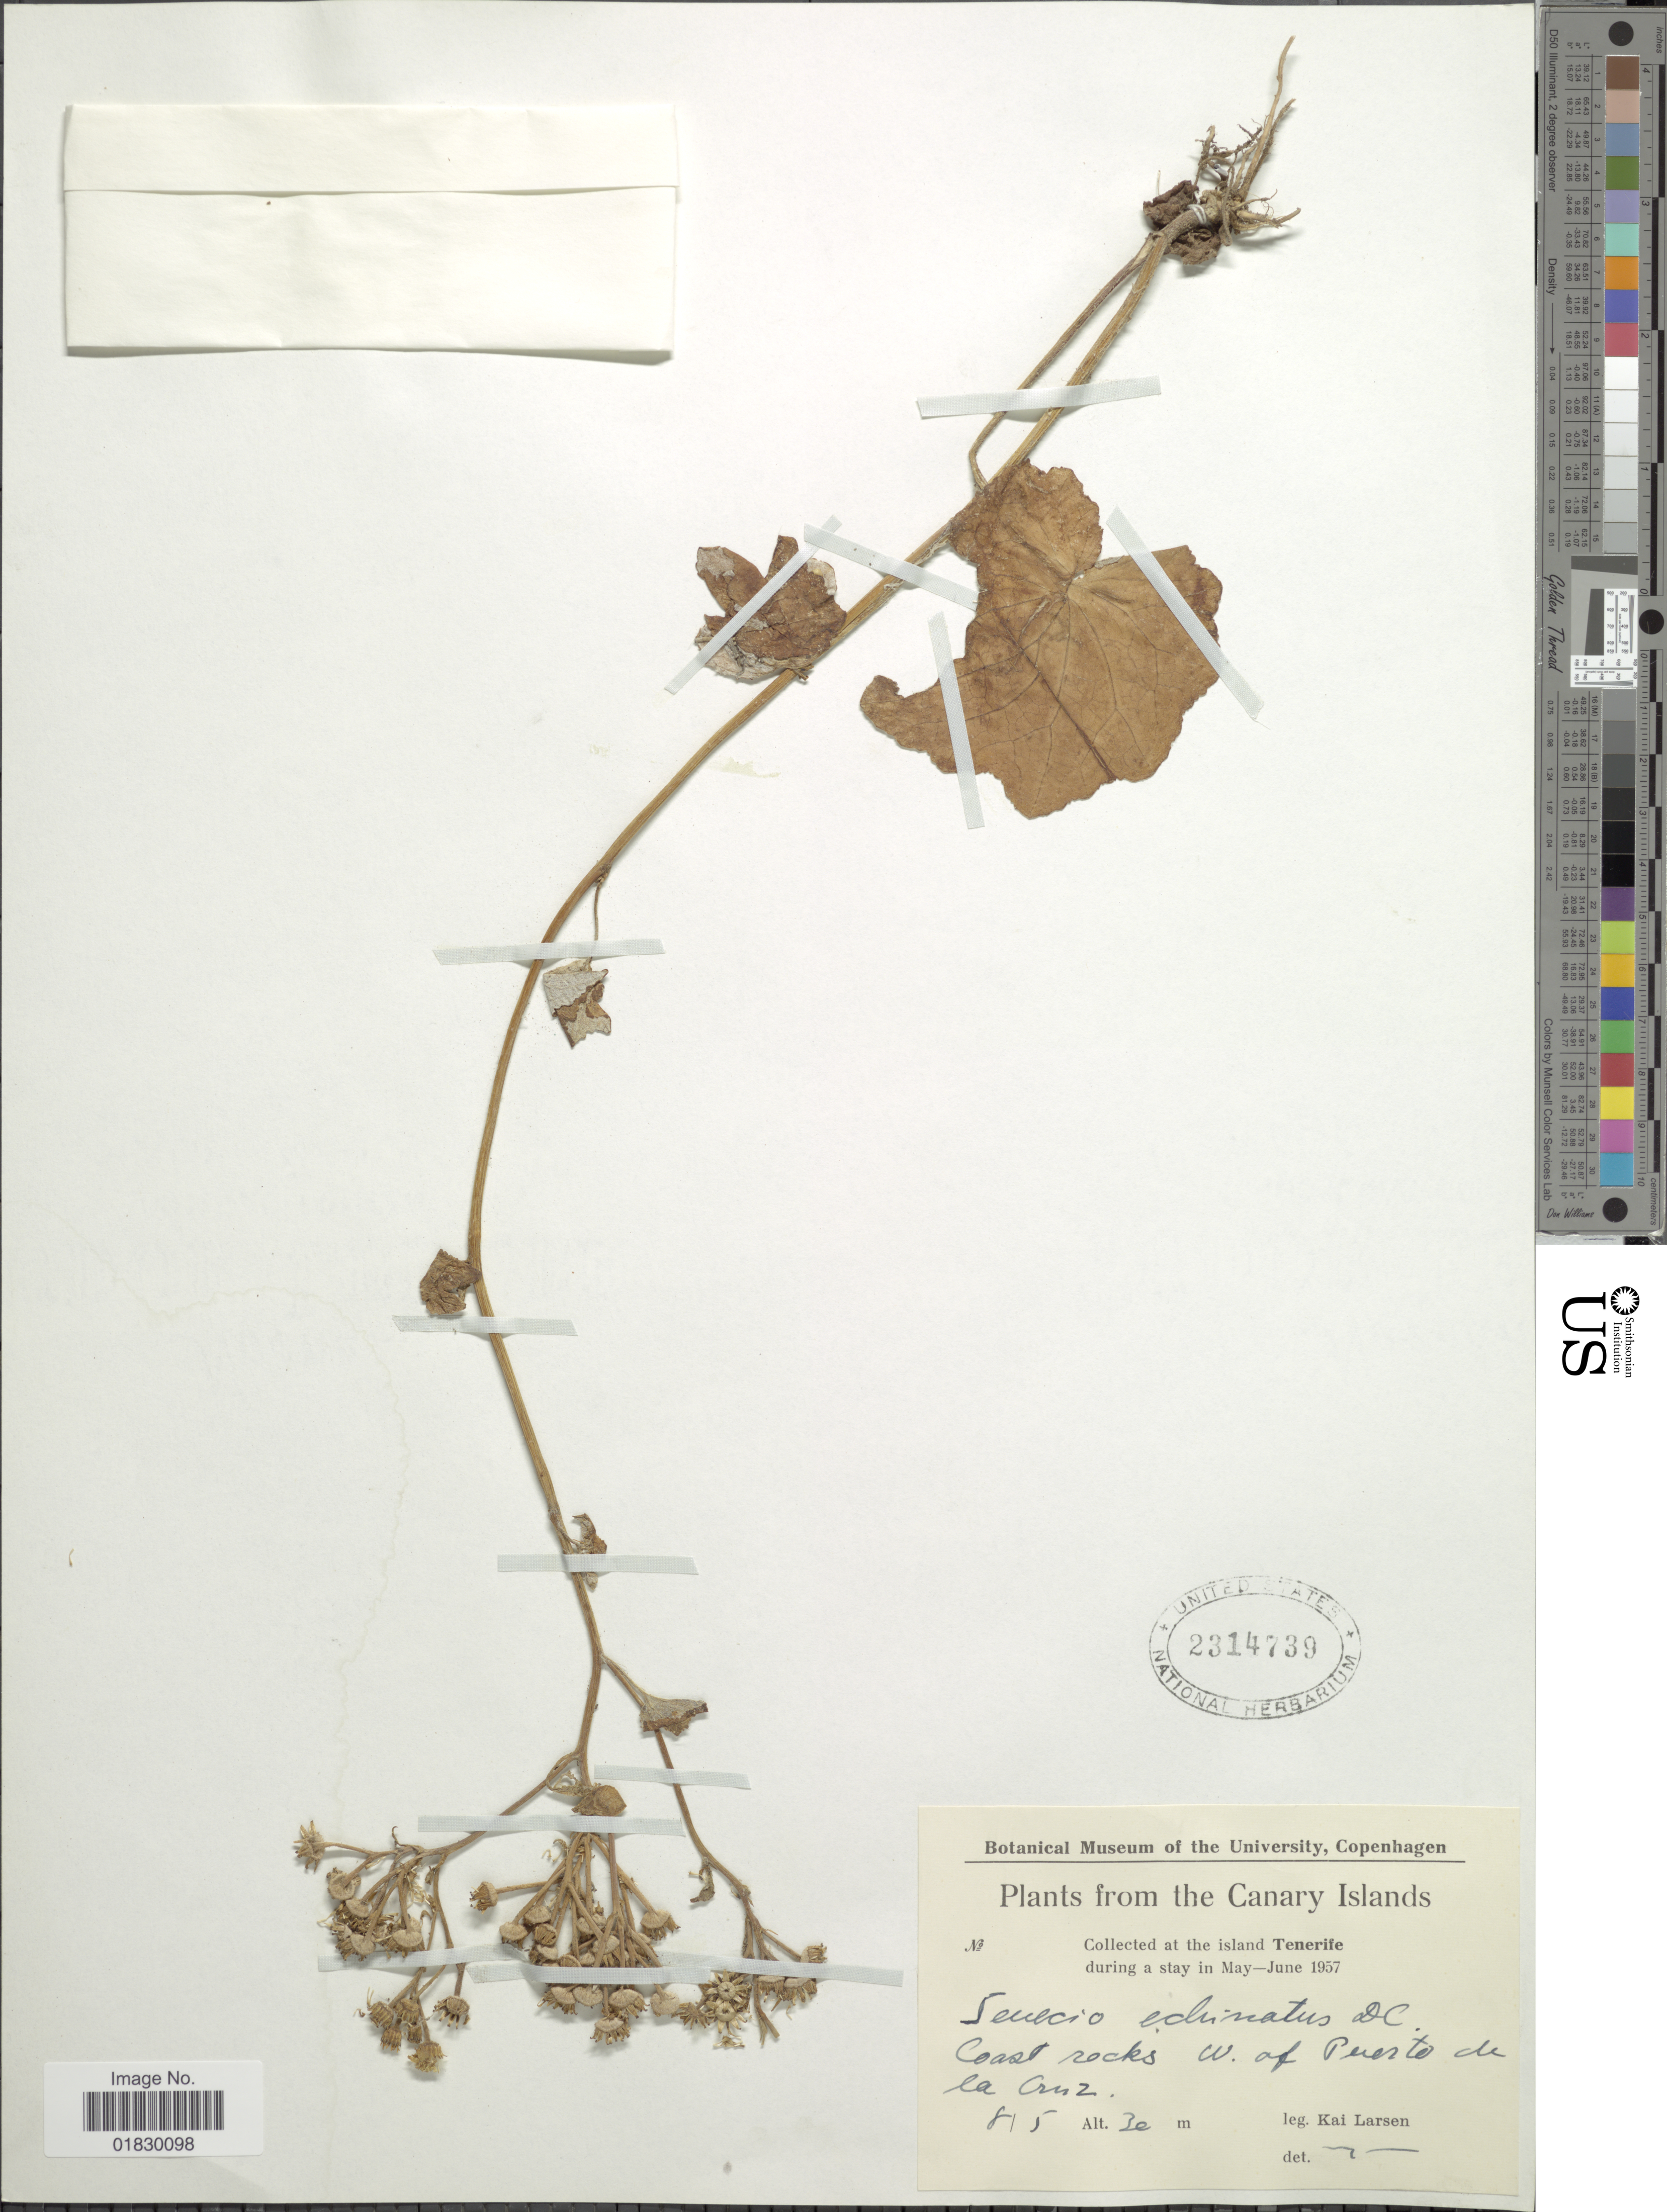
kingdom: Plantae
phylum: Tracheophyta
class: Magnoliopsida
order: Asterales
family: Asteraceae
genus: Pericallis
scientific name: Pericallis echinata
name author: (L. f.) B. Nord.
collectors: K. Larsen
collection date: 1957-05-08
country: Spain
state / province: Canarias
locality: At the Island Tenerife, Coast rocks W. of Puerto de La Cruz, The Canary Islands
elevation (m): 30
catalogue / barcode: US 2314739